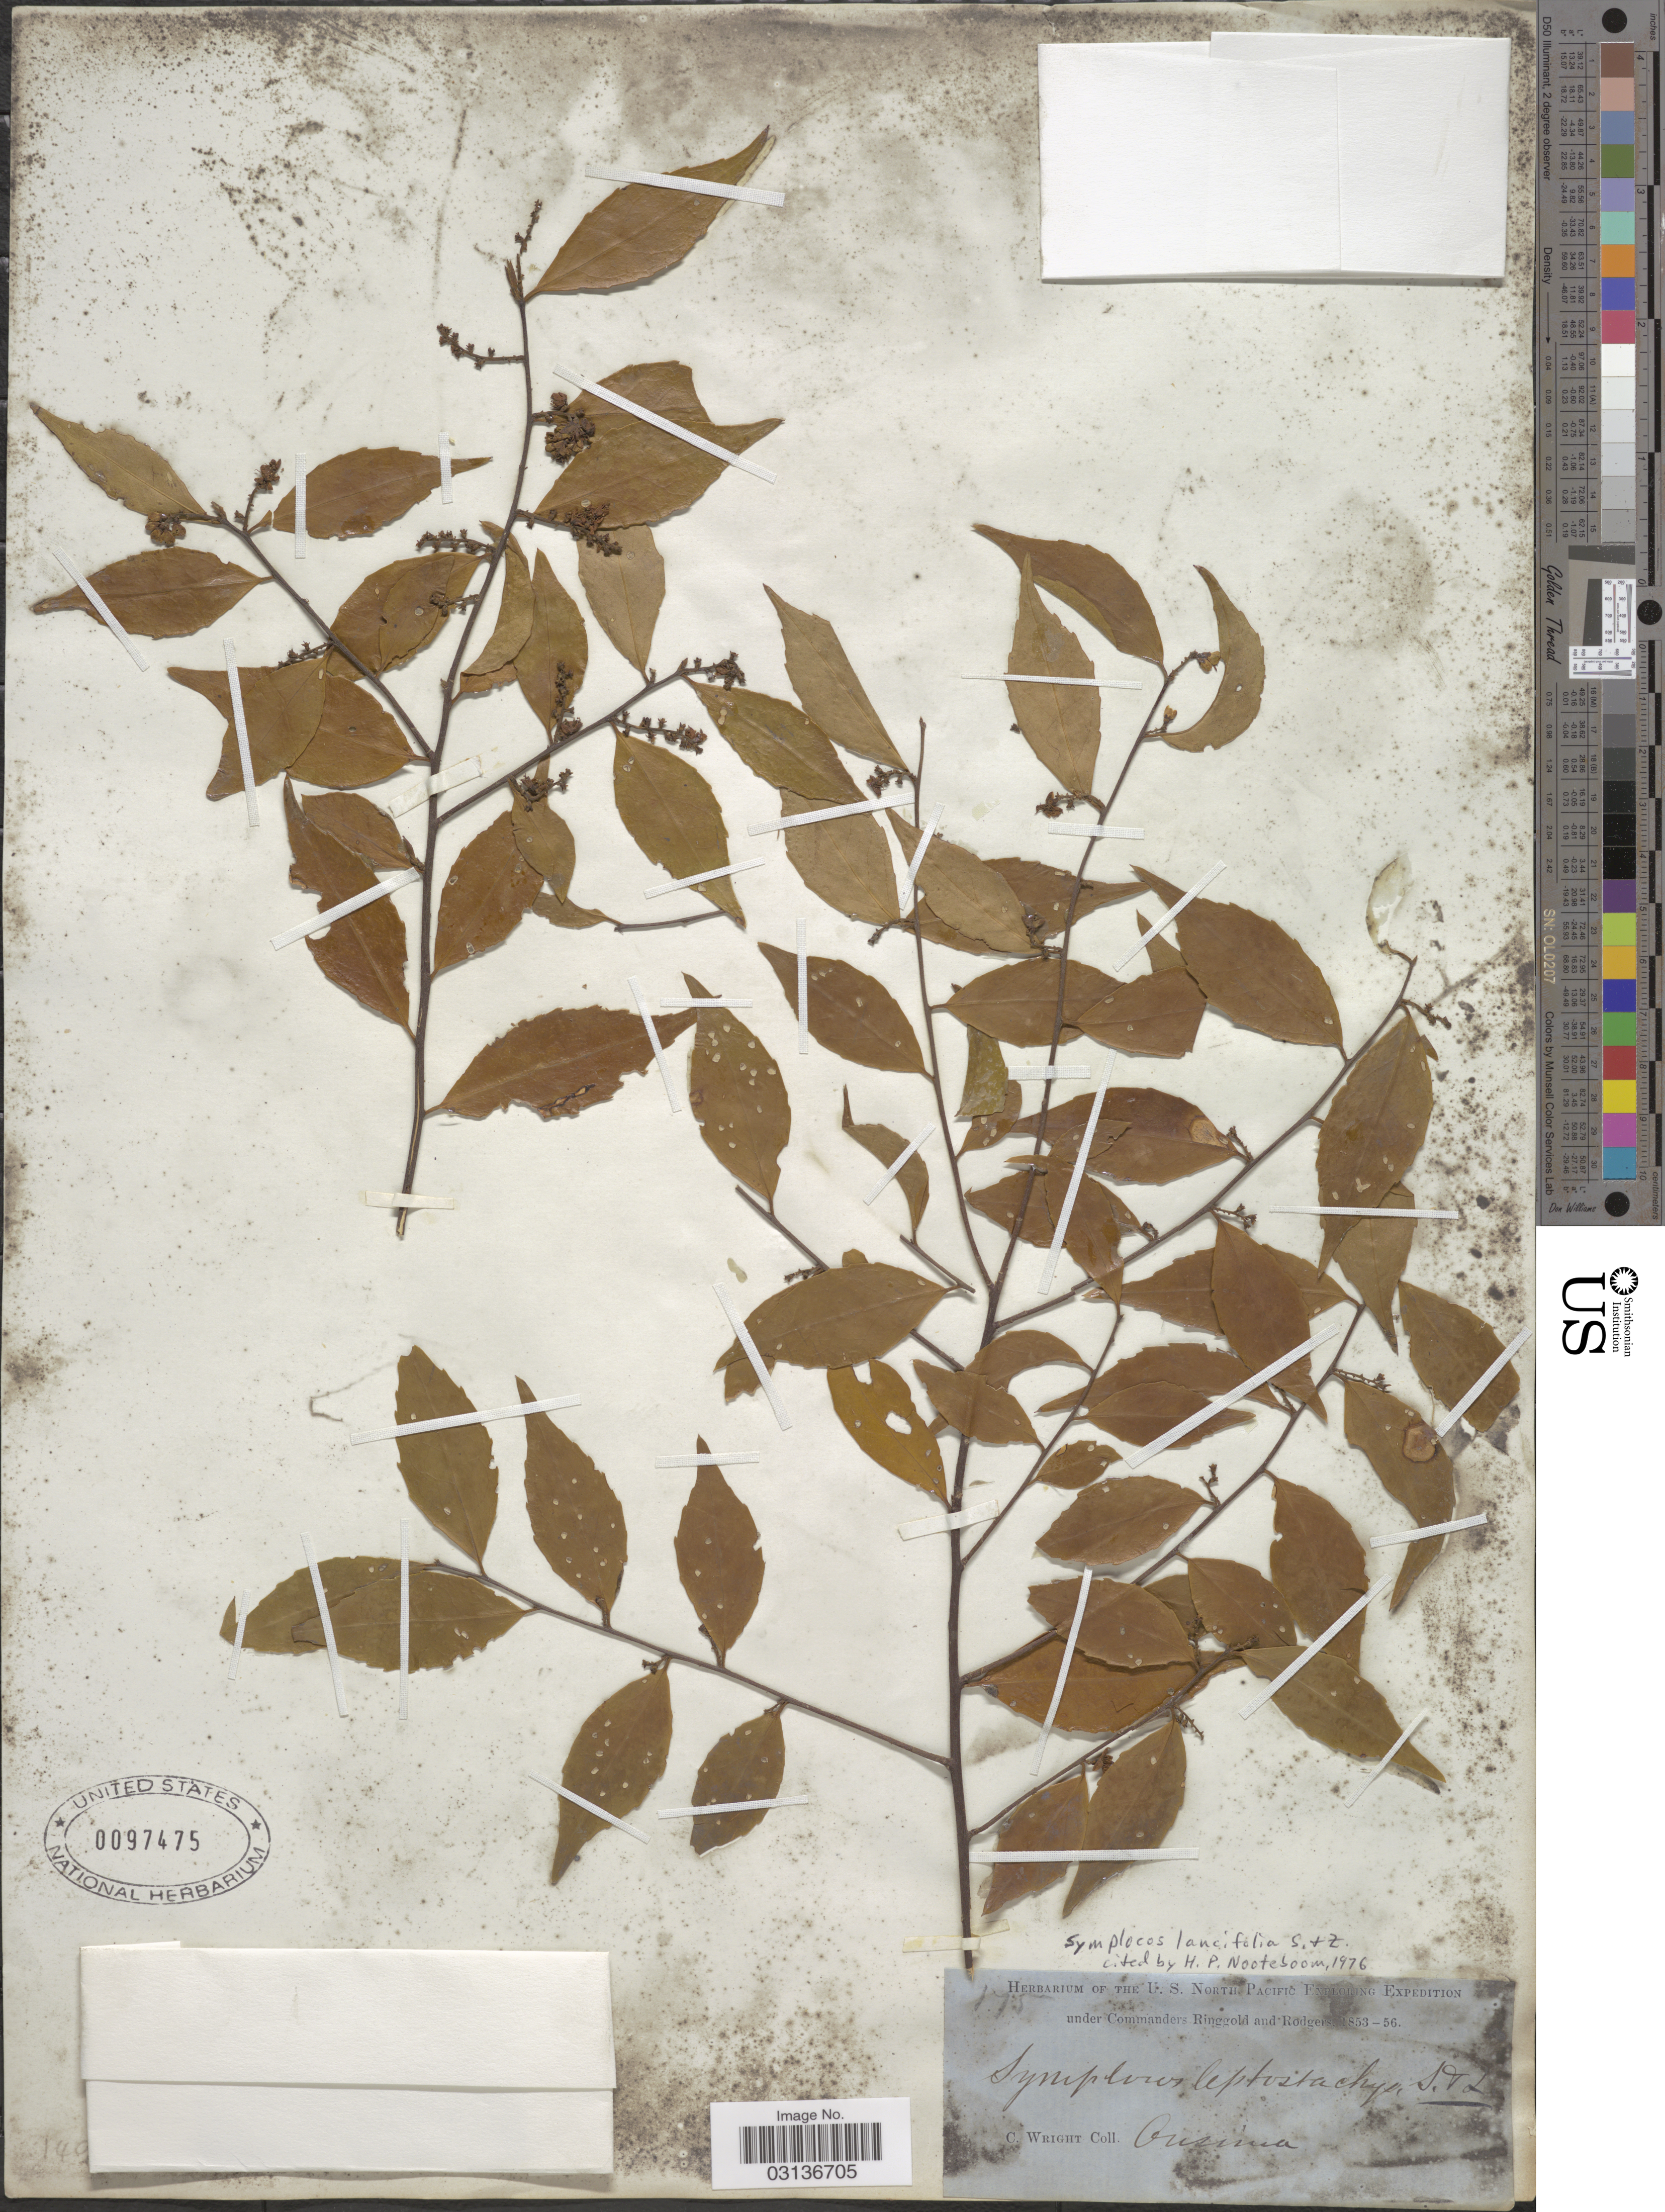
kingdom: Plantae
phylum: Tracheophyta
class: Magnoliopsida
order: Ericales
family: Symplocaceae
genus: Symplocos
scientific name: Symplocos lancifolia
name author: Siebert & Zucc.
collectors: C. Wright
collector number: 175?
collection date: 1853/1856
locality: Orisima [interpreted].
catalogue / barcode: US 97475